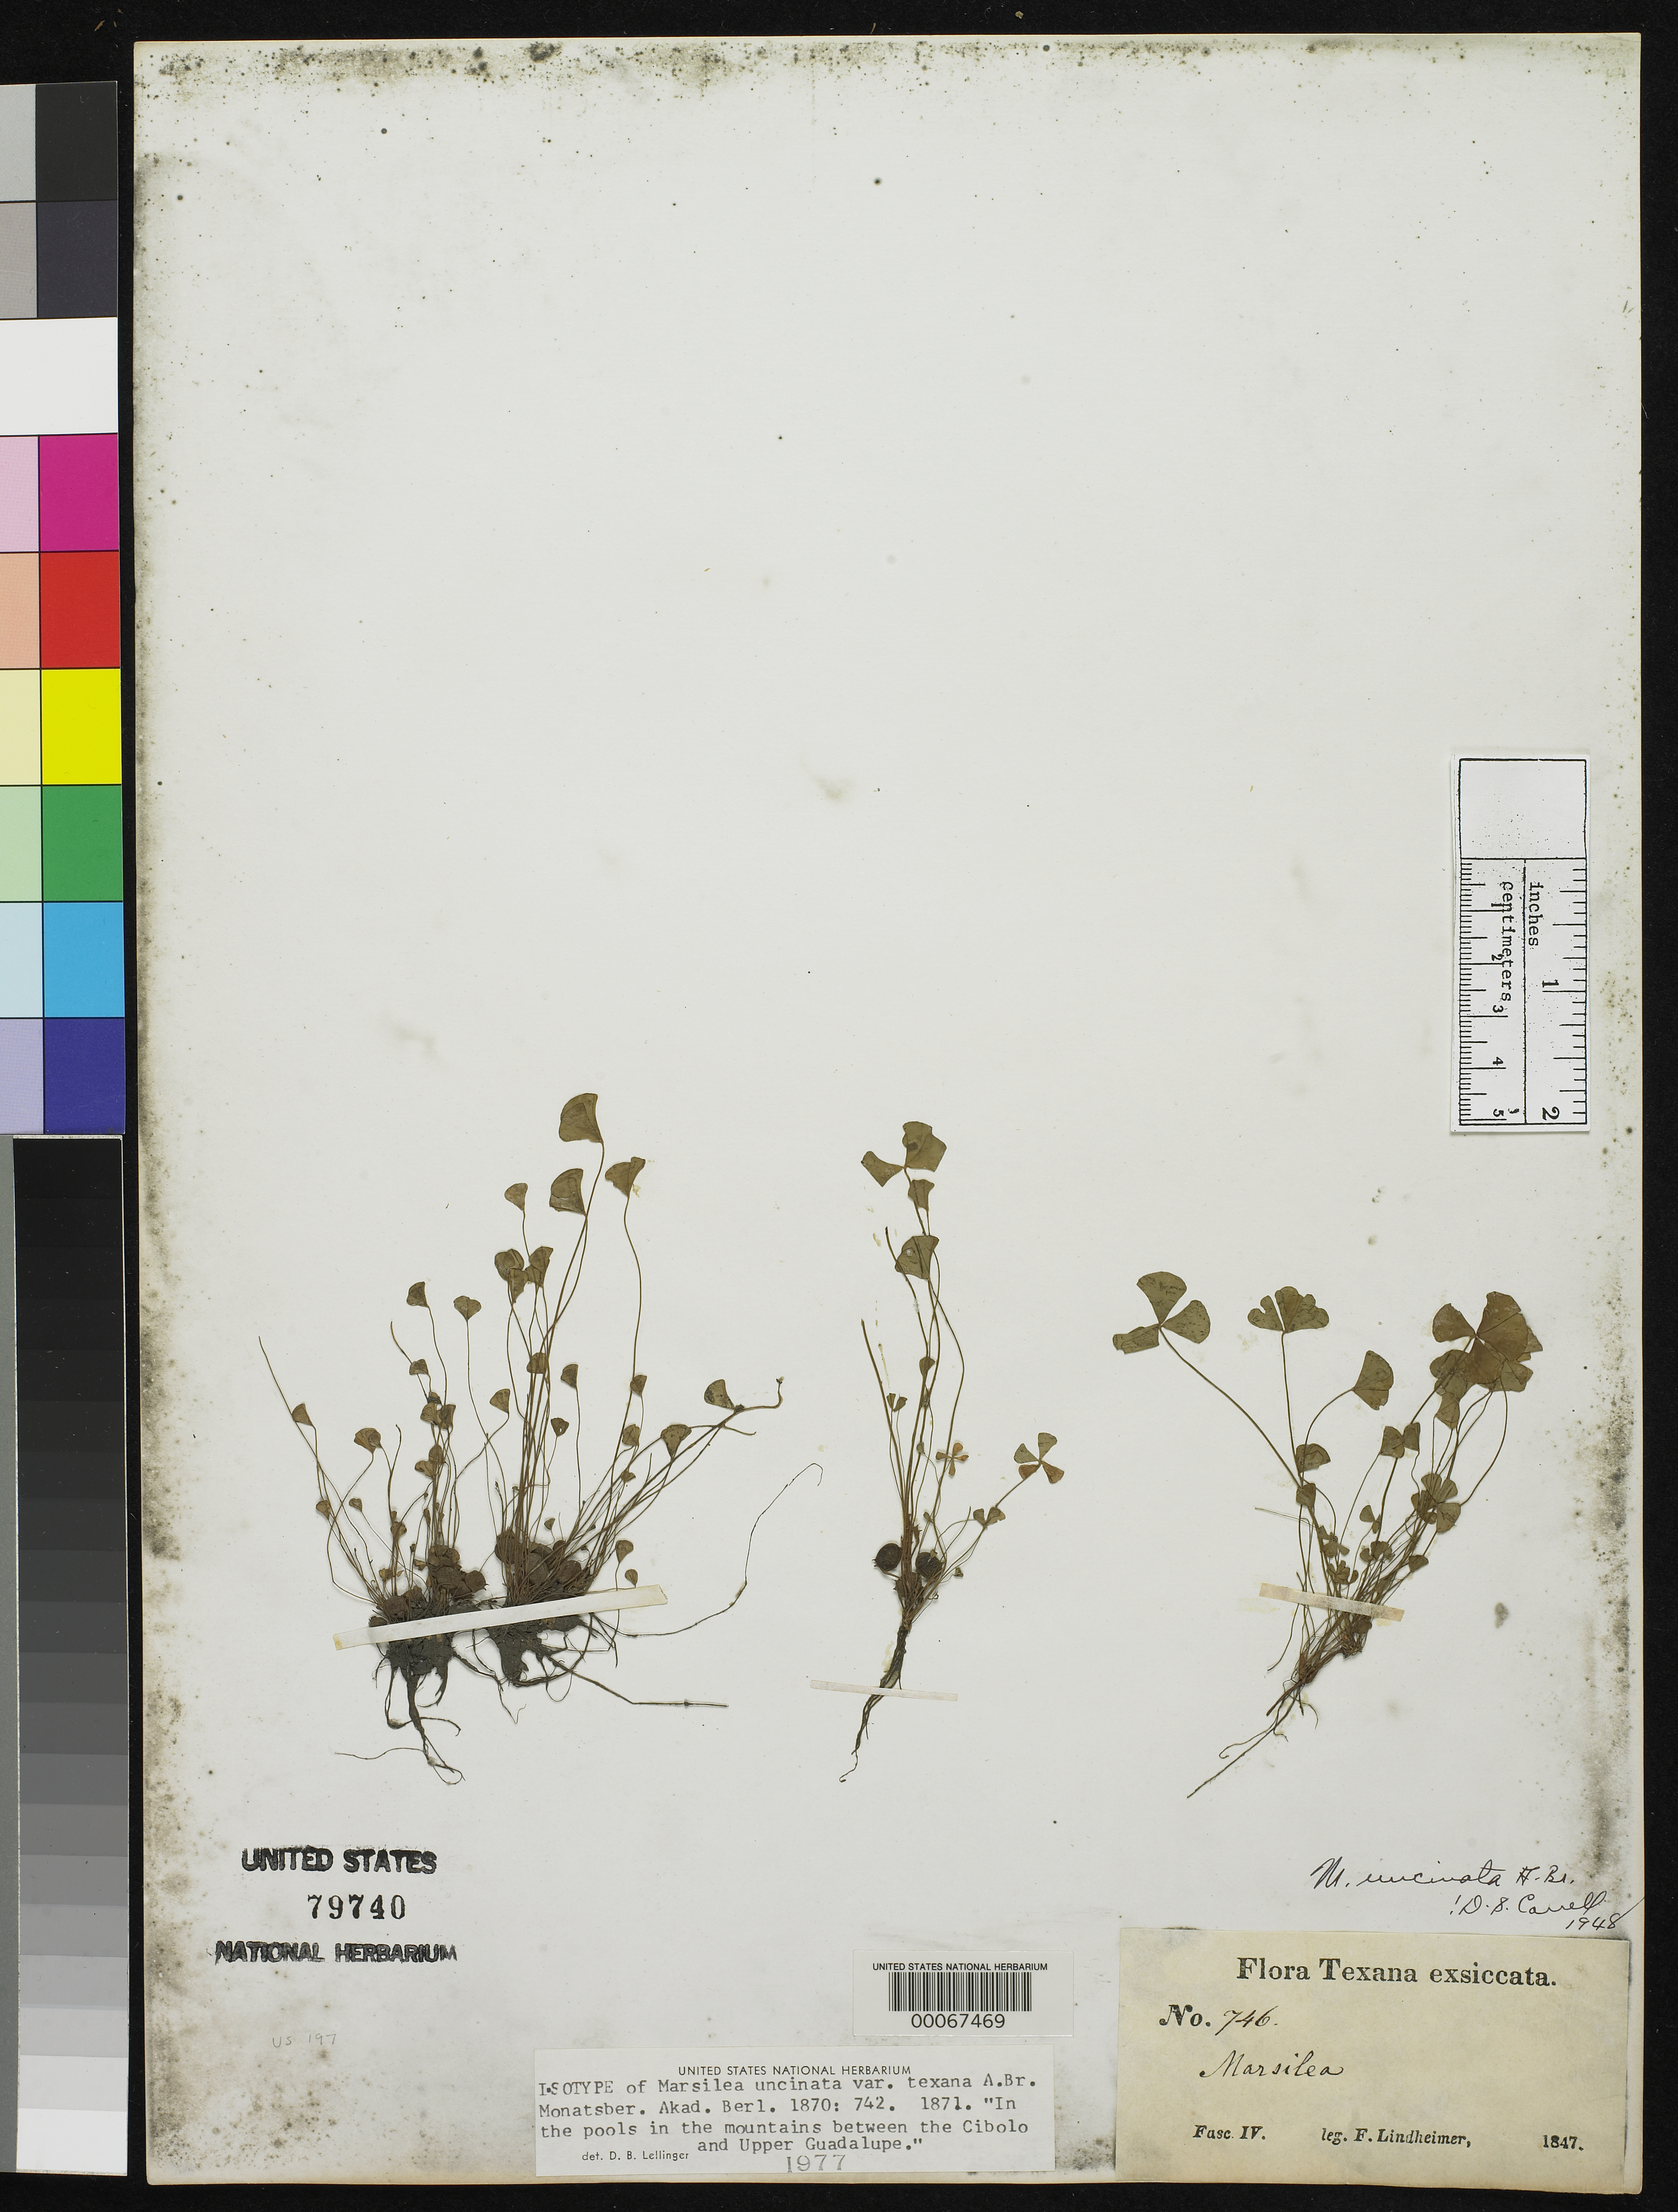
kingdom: Plantae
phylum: Tracheophyta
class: Polypodiopsida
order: Salviniales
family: Marsileaceae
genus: Marsilea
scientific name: Marsilea uncinata var. texana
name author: A. Braun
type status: Isotype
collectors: F. J. Lindheimer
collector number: IV-746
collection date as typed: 1847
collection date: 1847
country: United States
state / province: Texas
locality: Pools in mtns. between Cibolo.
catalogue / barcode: US 79740